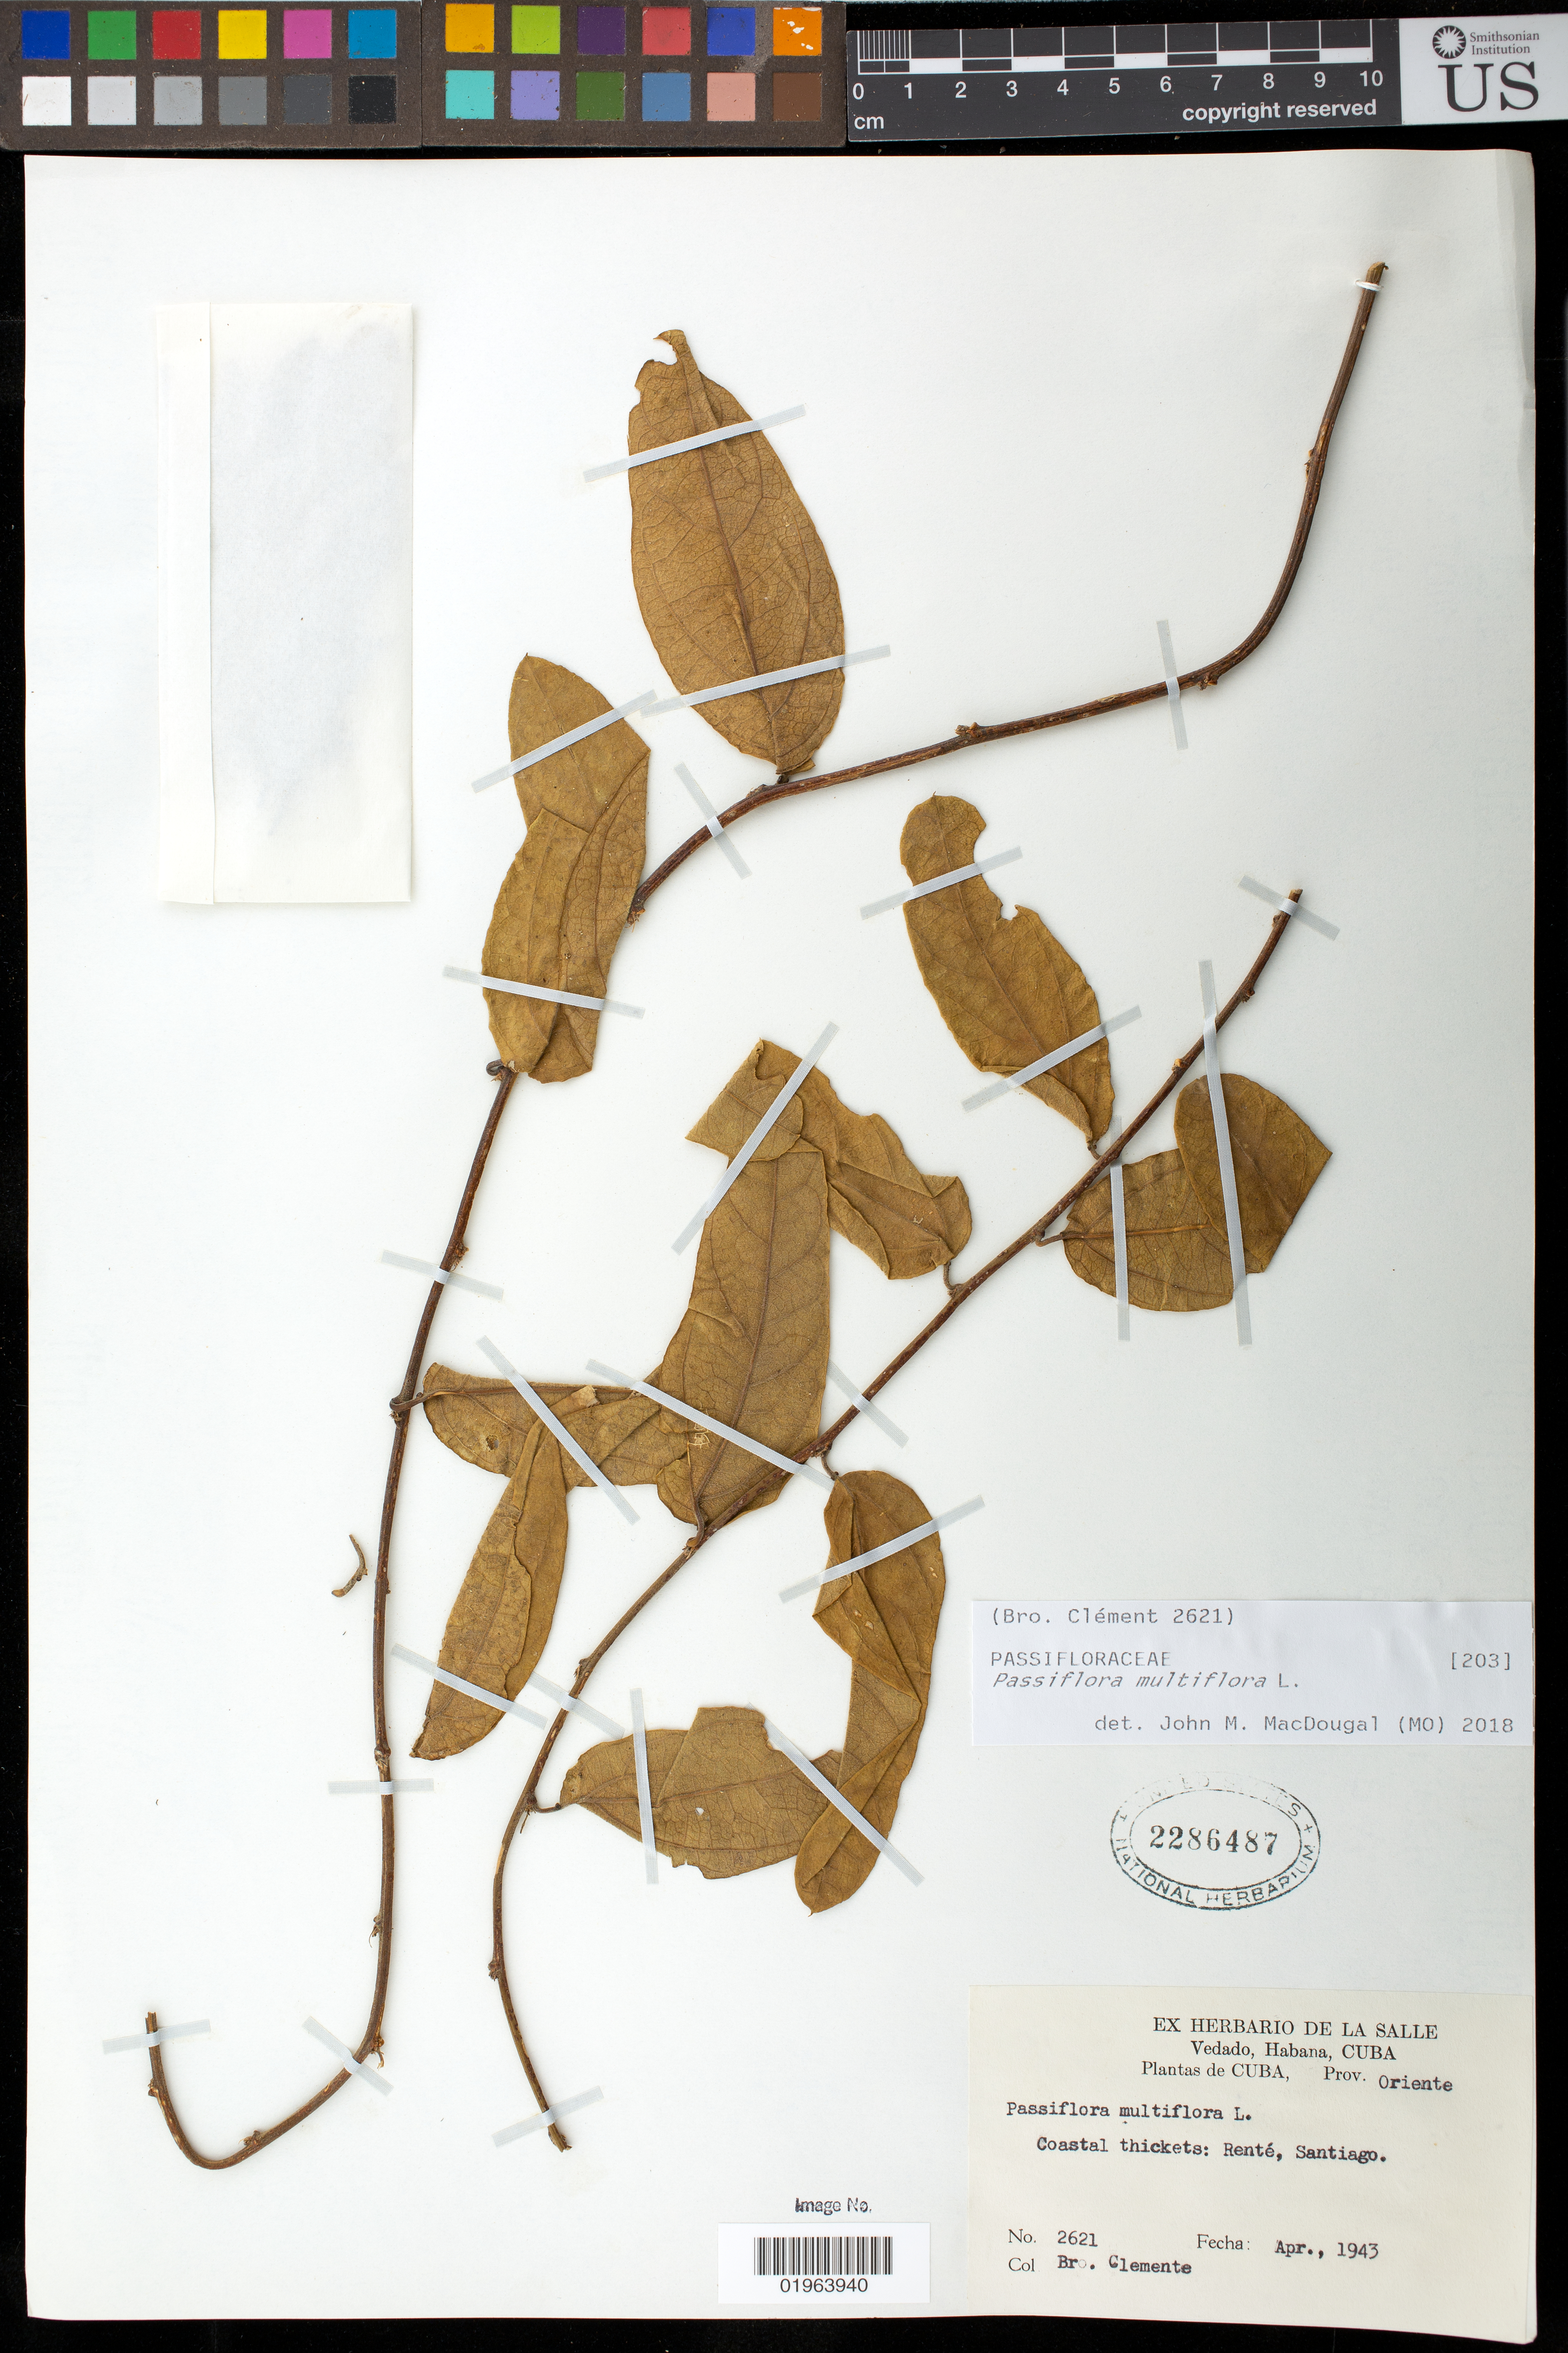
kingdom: Plantae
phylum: Tracheophyta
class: Magnoliopsida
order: Malpighiales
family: Passifloraceae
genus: Passiflora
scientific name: Passiflora multiflora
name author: L.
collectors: Bro. Clemente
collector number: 2621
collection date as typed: Apr 1943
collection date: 1943-04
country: Cuba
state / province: Santiago de Cuba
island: Cuba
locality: Rente, Santiago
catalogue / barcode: US 2286487